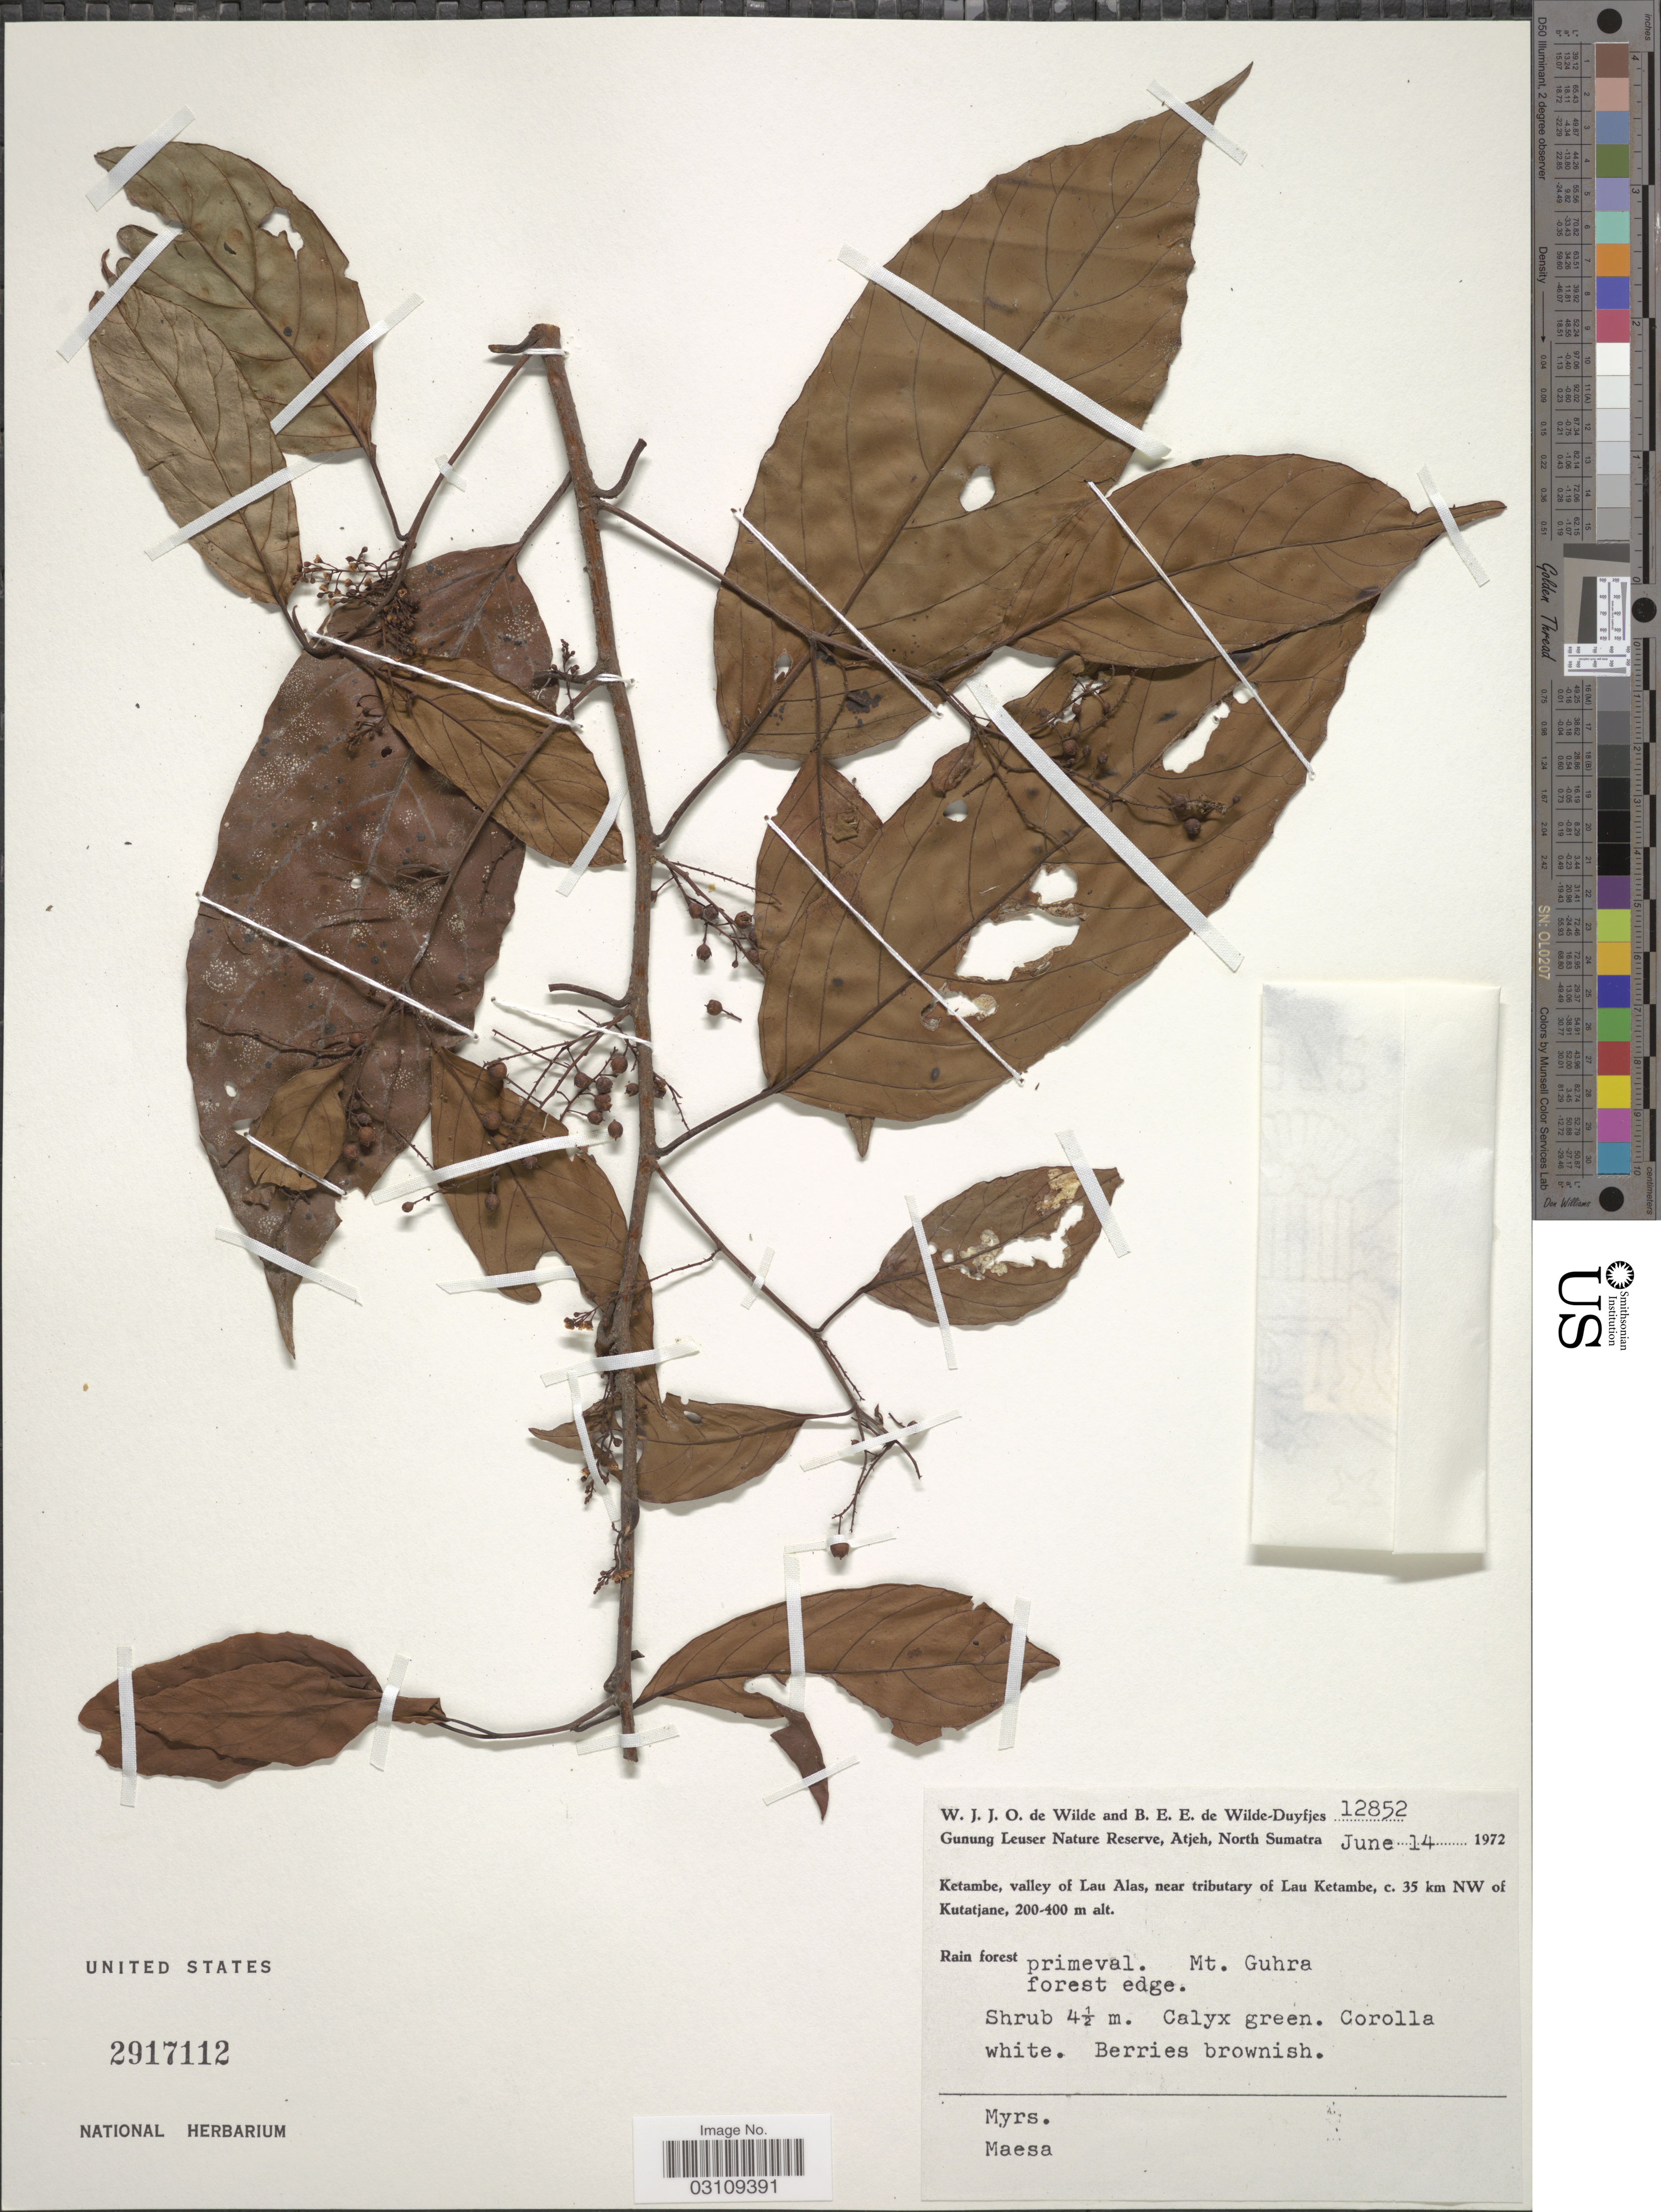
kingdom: Plantae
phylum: Tracheophyta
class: Magnoliopsida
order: Ericales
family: Primulaceae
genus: Maesa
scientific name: Maesa sp.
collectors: W. J. de Wilde & B. E. de Wilde-Duyfjes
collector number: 12852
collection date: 1972-06-14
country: Indonesia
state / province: Sumatra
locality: Gunung Leuser Nature Reserve, Atjeh, North Sumatra, Ketambe, valley of Lau Alas, near tributary of Lau Ketambe, c. 35 km NW of Kutatjane, Mt. Guhra.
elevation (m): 200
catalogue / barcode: US 2917112